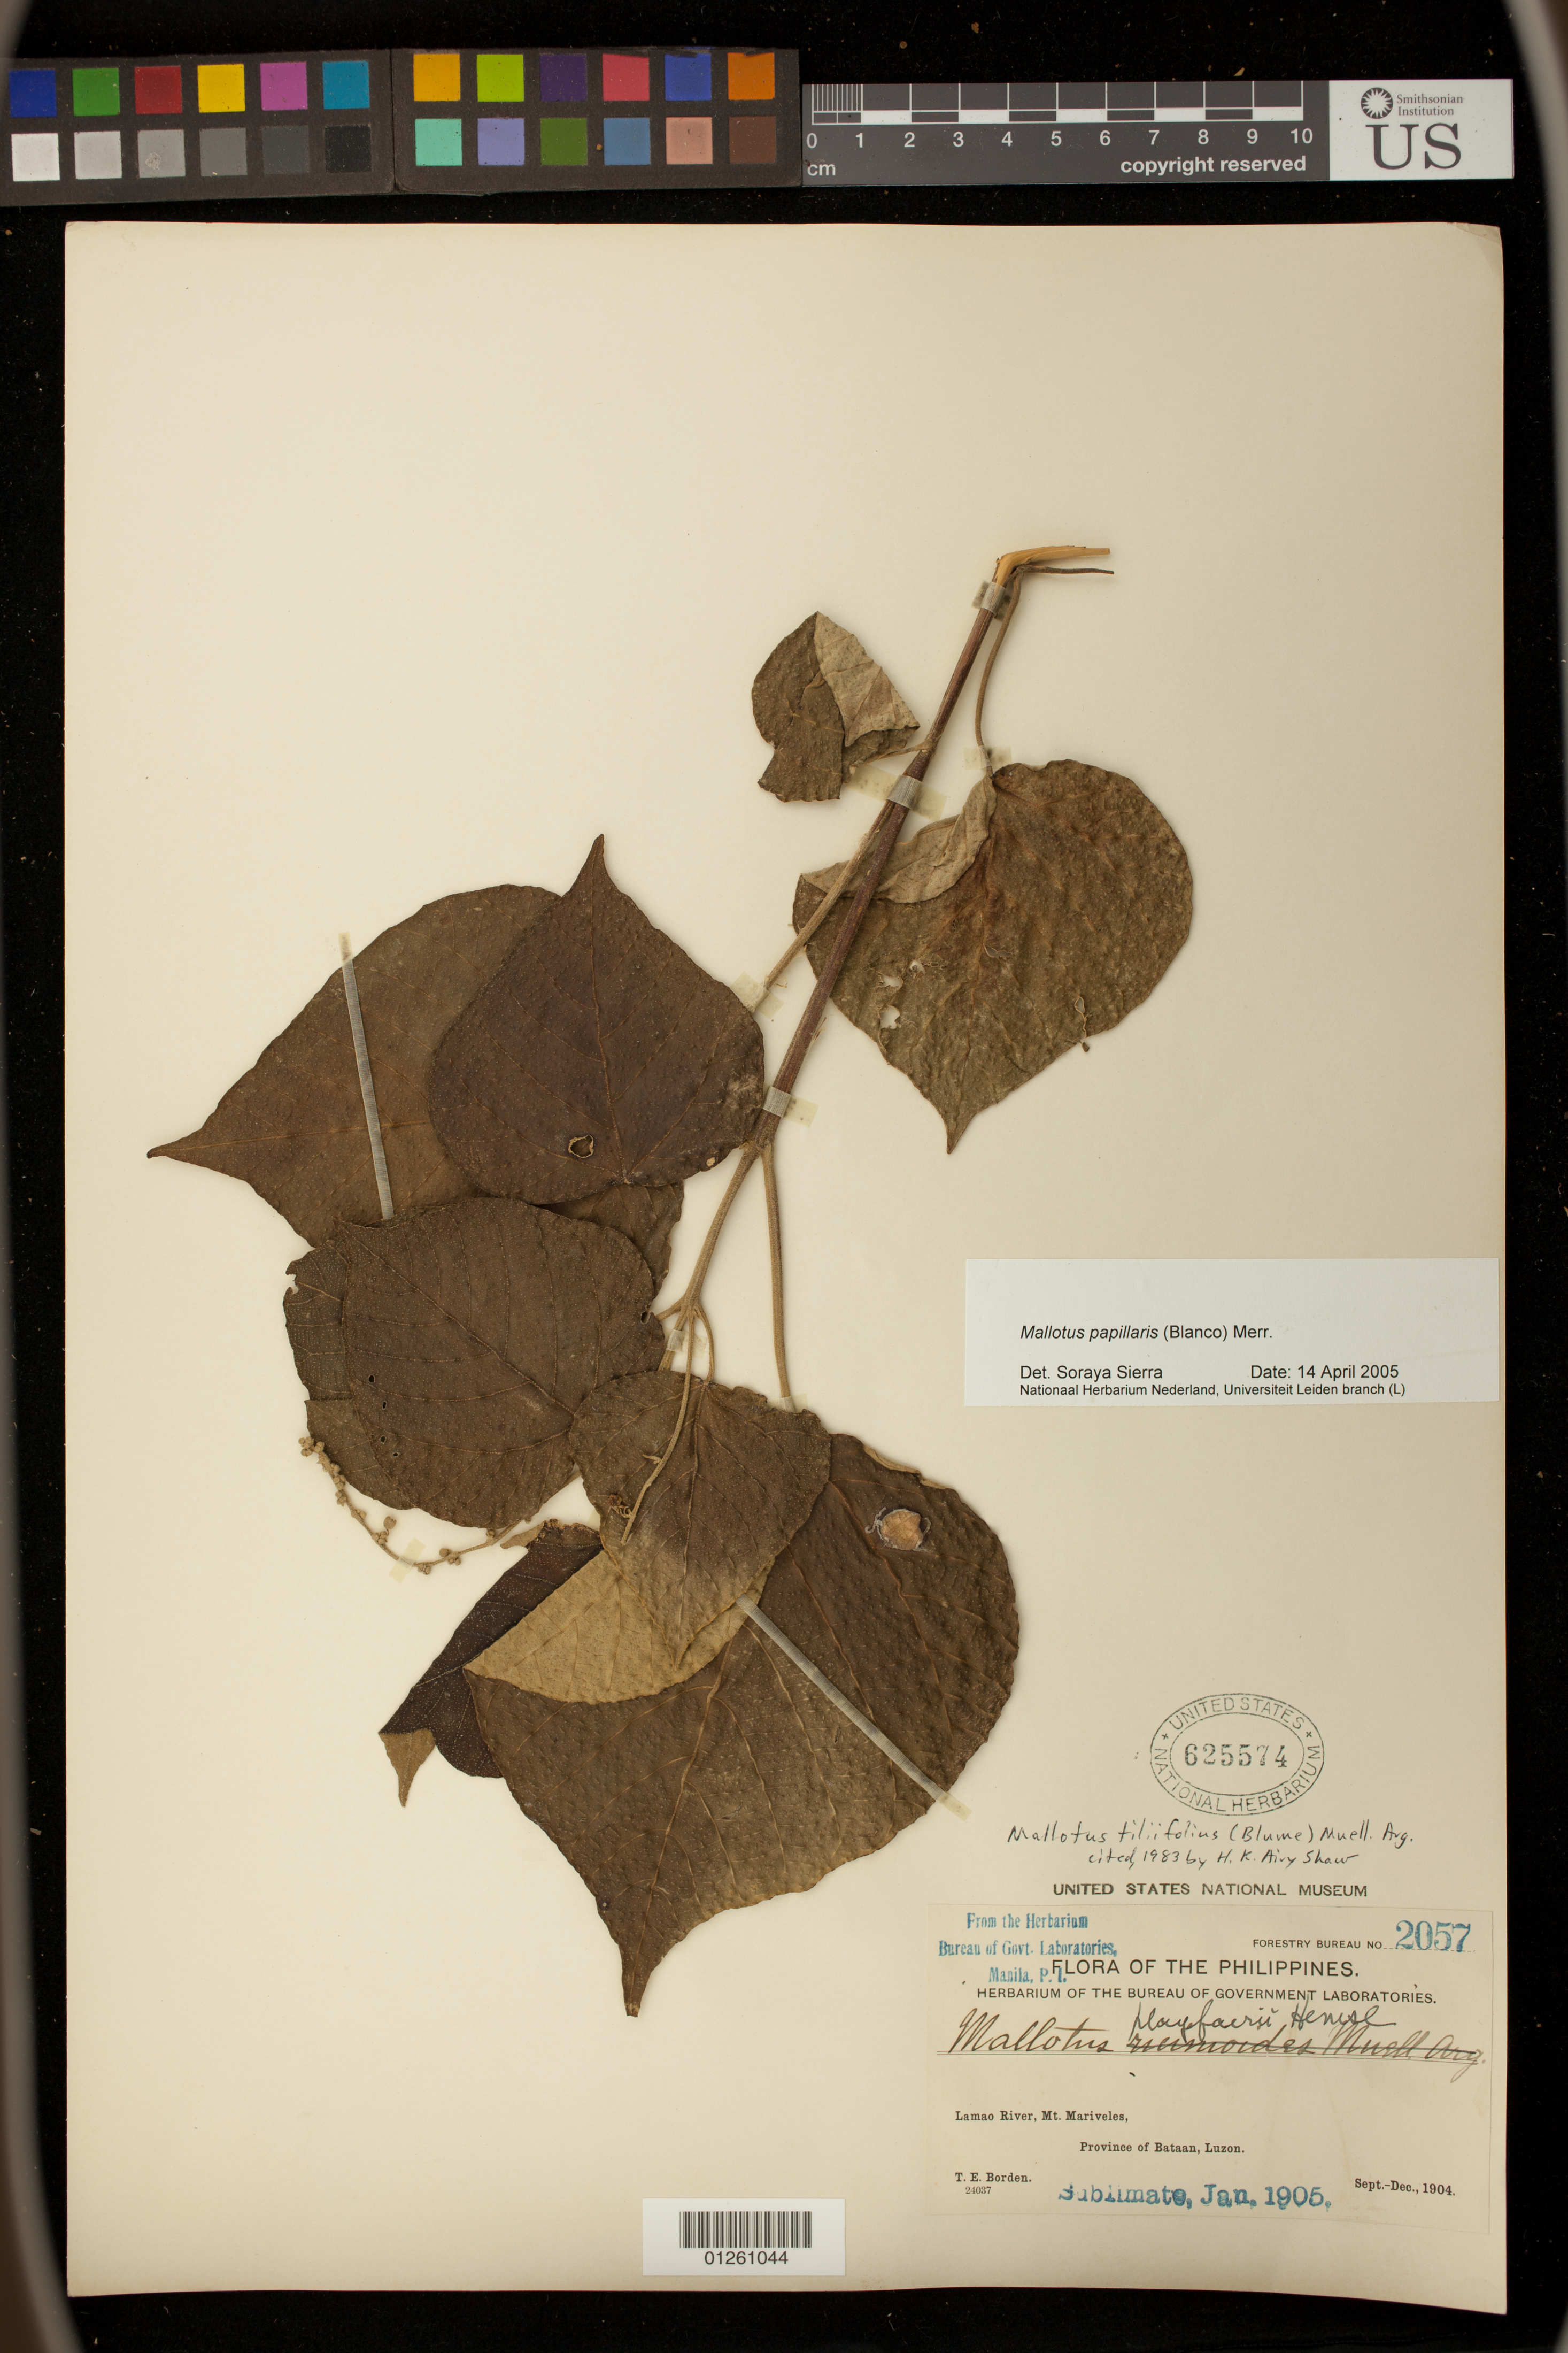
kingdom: Plantae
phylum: Tracheophyta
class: Magnoliopsida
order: Malpighiales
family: Euphorbiaceae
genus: Mallotus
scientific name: Mallotus papillaris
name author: (Blanco) Merr.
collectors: T. E. Borden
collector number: For. Bur. 2057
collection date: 1904-09/1904-12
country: Philippines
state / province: Central Luzon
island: Luzon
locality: Lamao River, Mt. Mariveles, Province of Bataan, Luzon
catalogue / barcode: US 625574